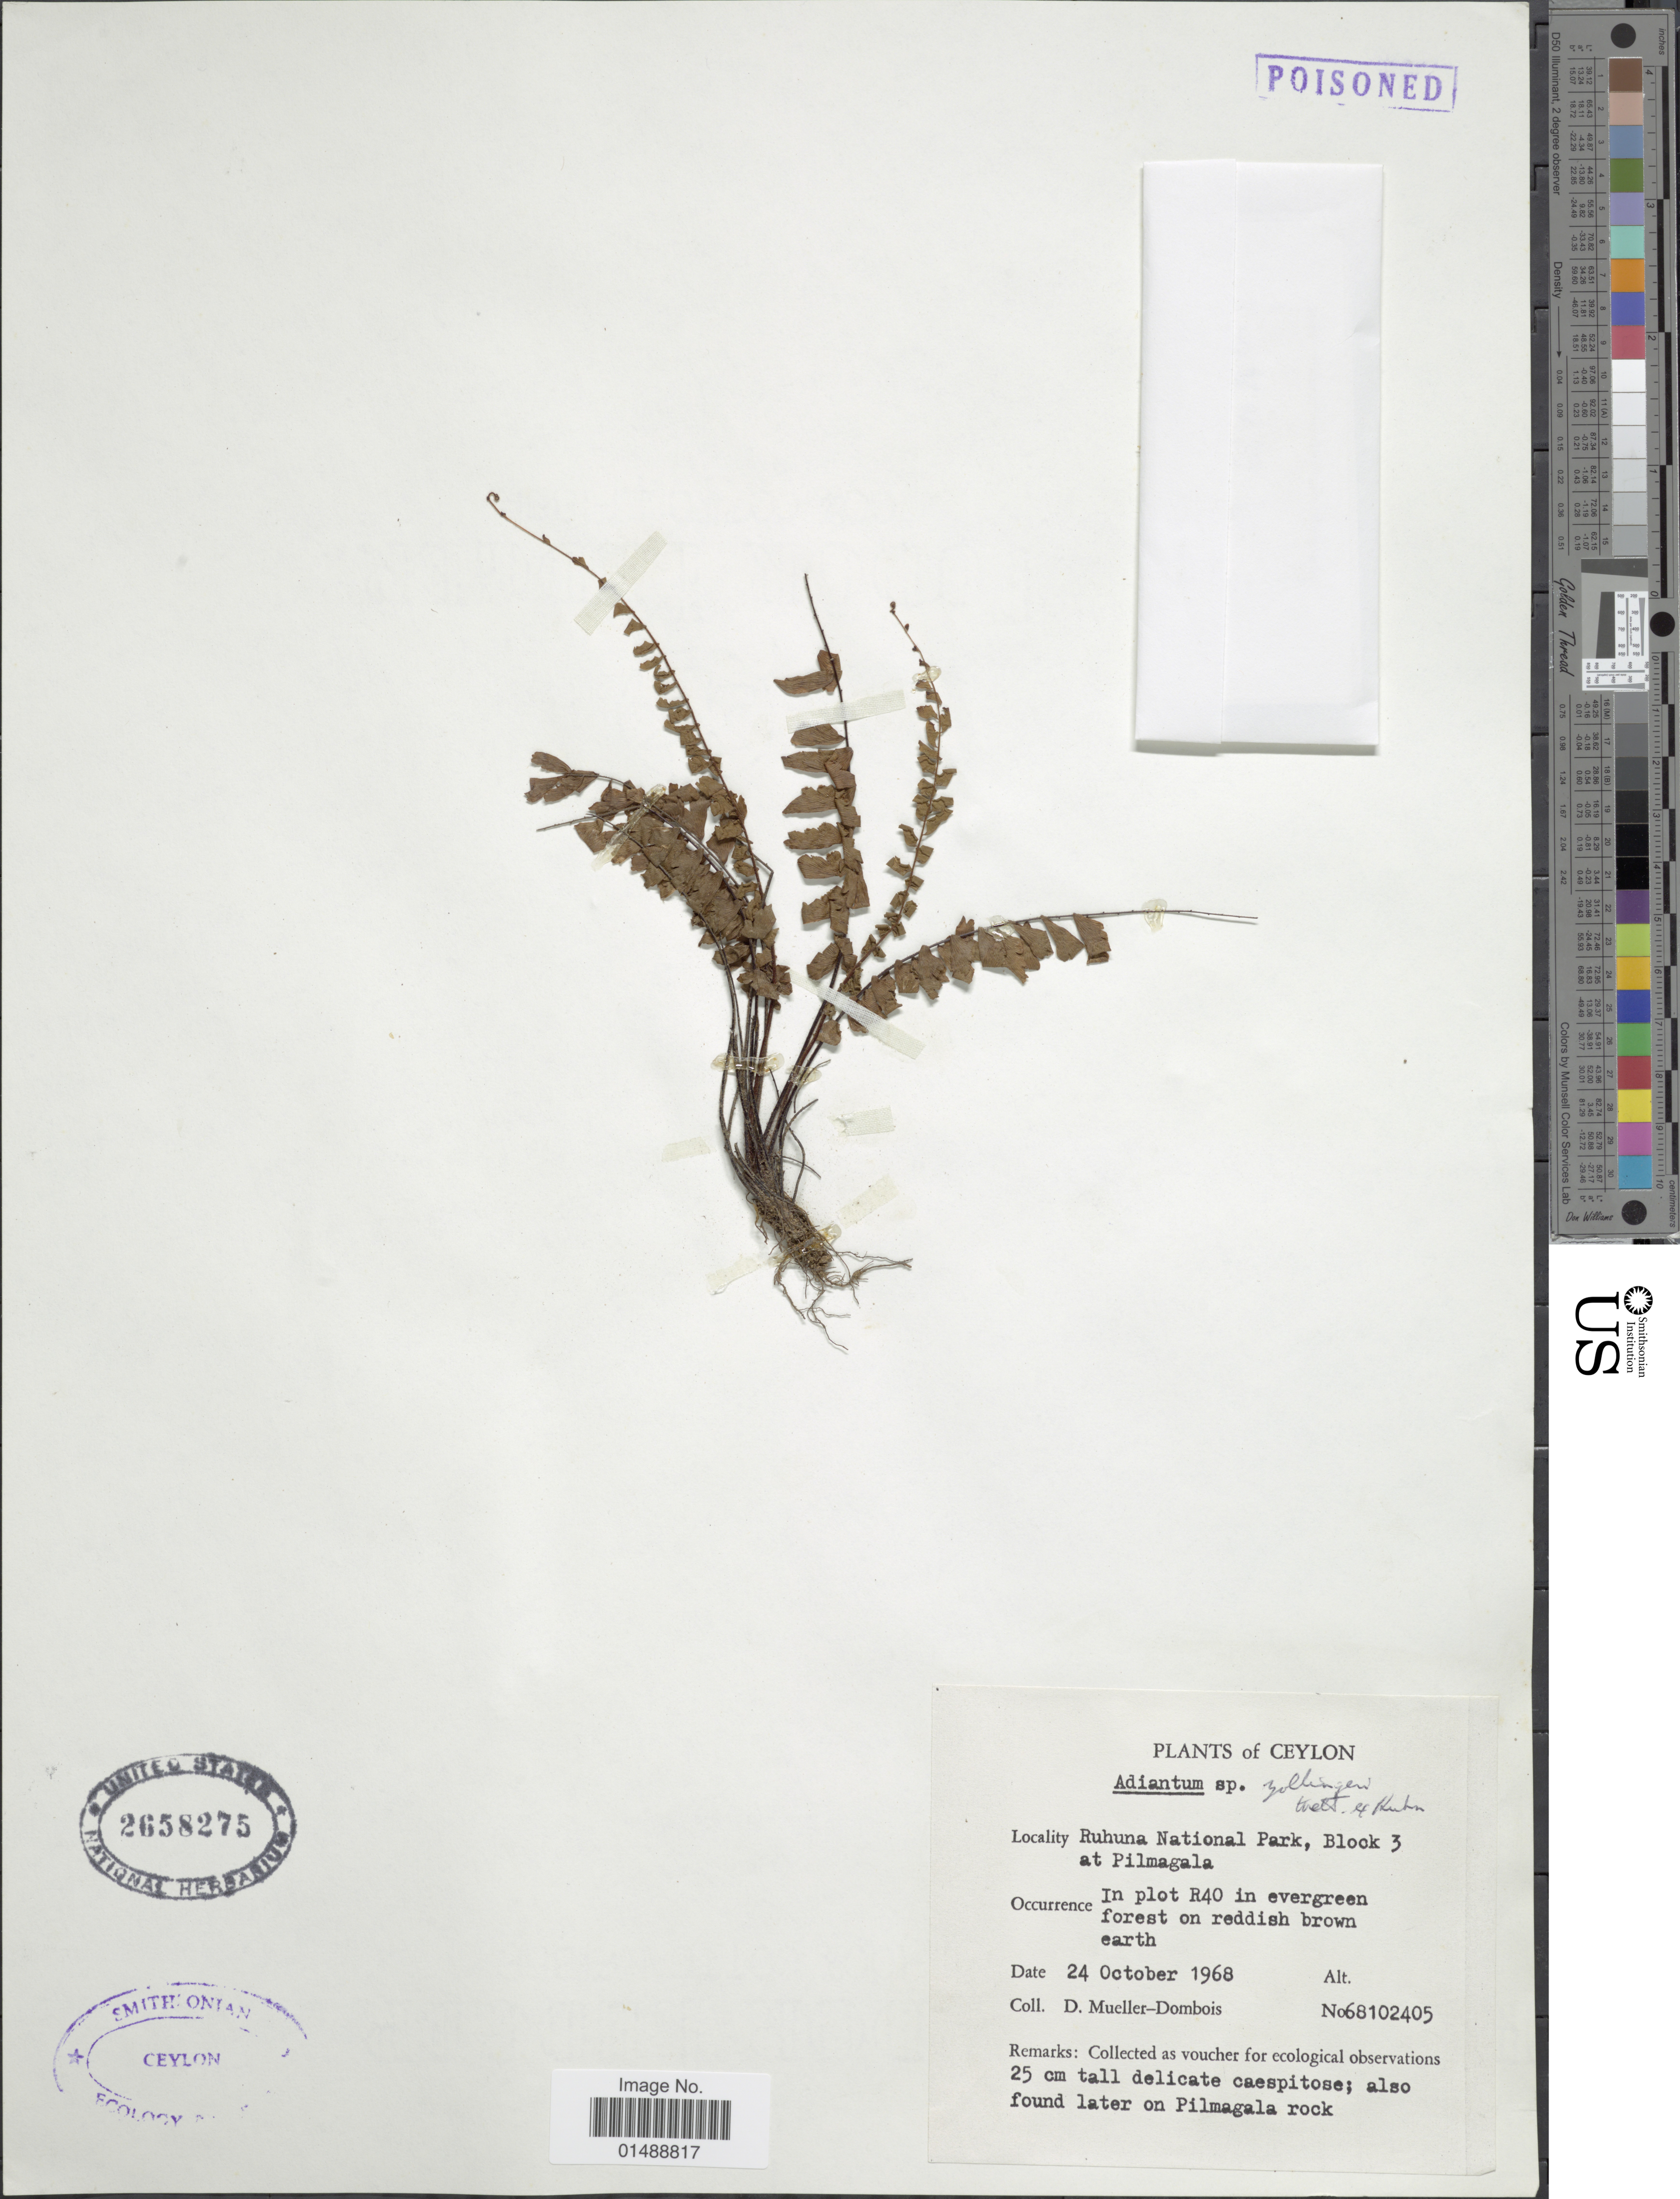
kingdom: Plantae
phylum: Tracheophyta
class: Polypodiopsida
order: Polypodiales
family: Pteridaceae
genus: Adiantum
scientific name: Adiantum zollingeri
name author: Mett. ex Kuhn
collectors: D. Mueller-Dombois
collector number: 68102405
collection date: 1968-10-24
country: Sri Lanka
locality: Ceylon, Ruhuna Natioanl Park, Blook3 at Pilmagala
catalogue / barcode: US 2658275